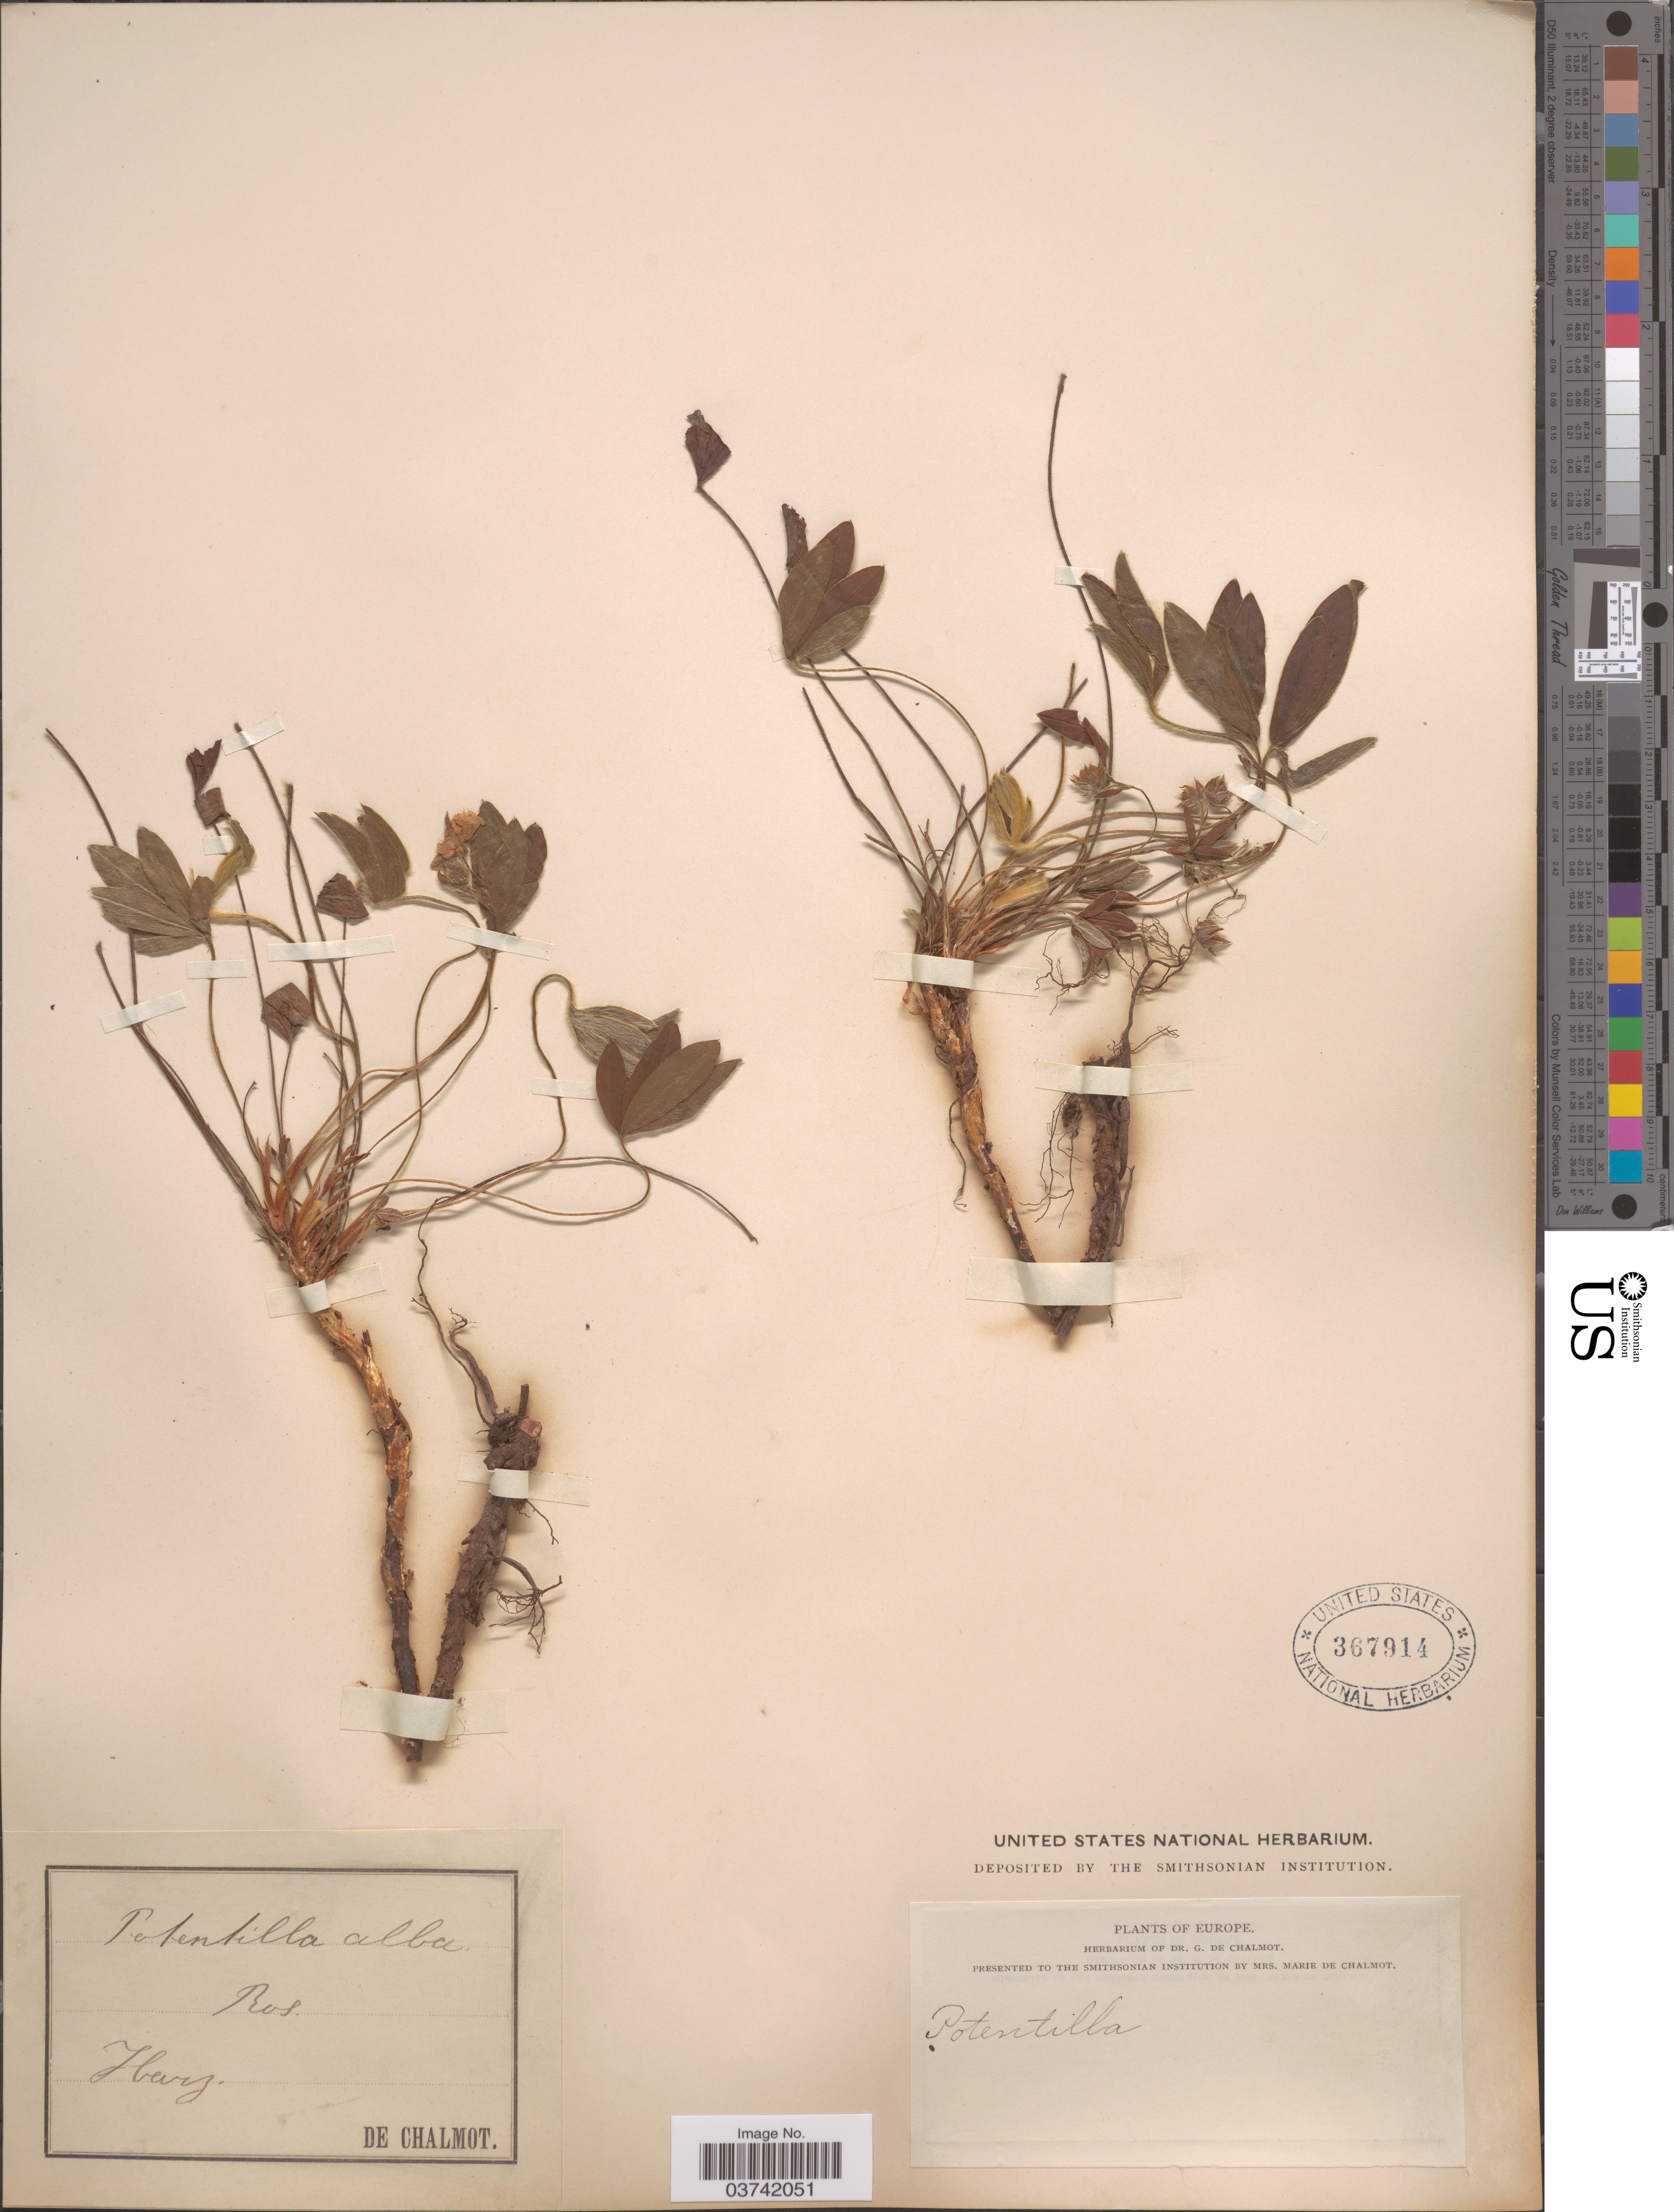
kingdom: Plantae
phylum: Tracheophyta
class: Magnoliopsida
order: Rosales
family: Rosaceae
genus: Potentilla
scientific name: Potentilla alba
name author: L.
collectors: G. de Chalmot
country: Germany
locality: Harz. Europe.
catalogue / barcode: US 367914